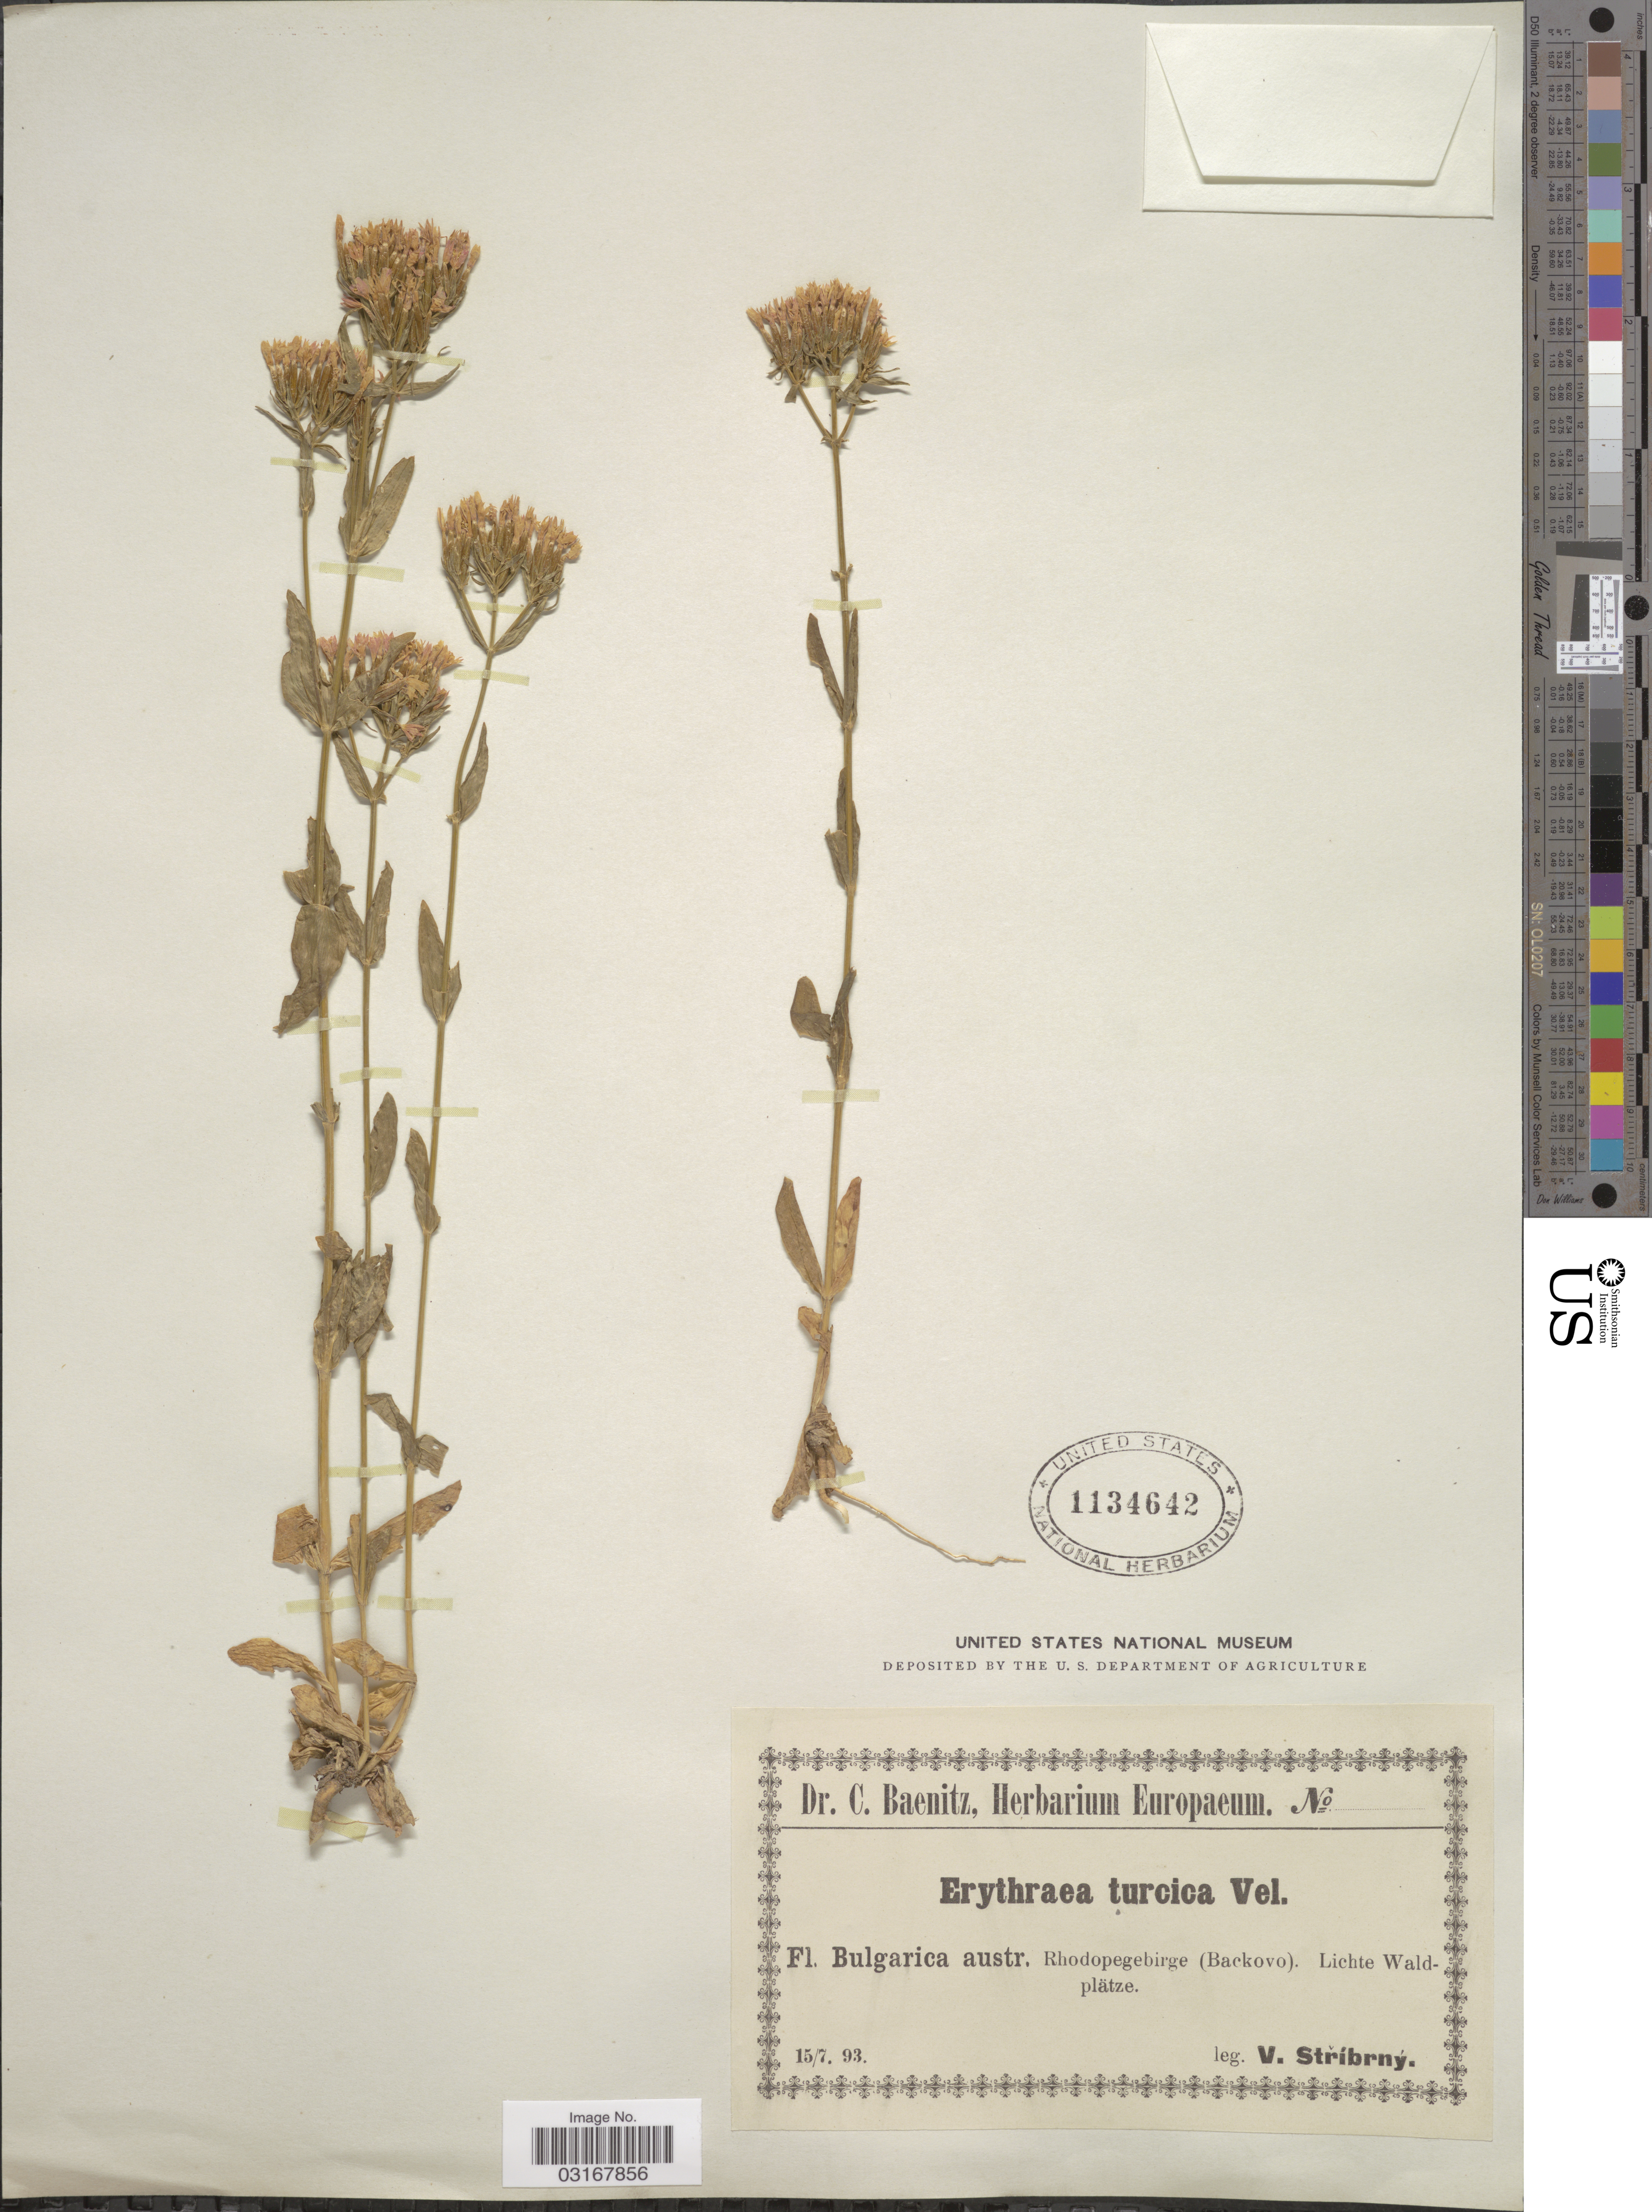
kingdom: Plantae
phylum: Tracheophyta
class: Magnoliopsida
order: Gentianales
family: Gentianaceae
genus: Centaurium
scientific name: Centaurium turcicum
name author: Ronniger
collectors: V. Stribrny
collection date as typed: Transcribed d/m/y: 15/7/93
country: Bulgaria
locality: Bulgarica austr. Rhodopegebirge (Backovo). Lichte Wald-plätze.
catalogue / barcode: US 1134642